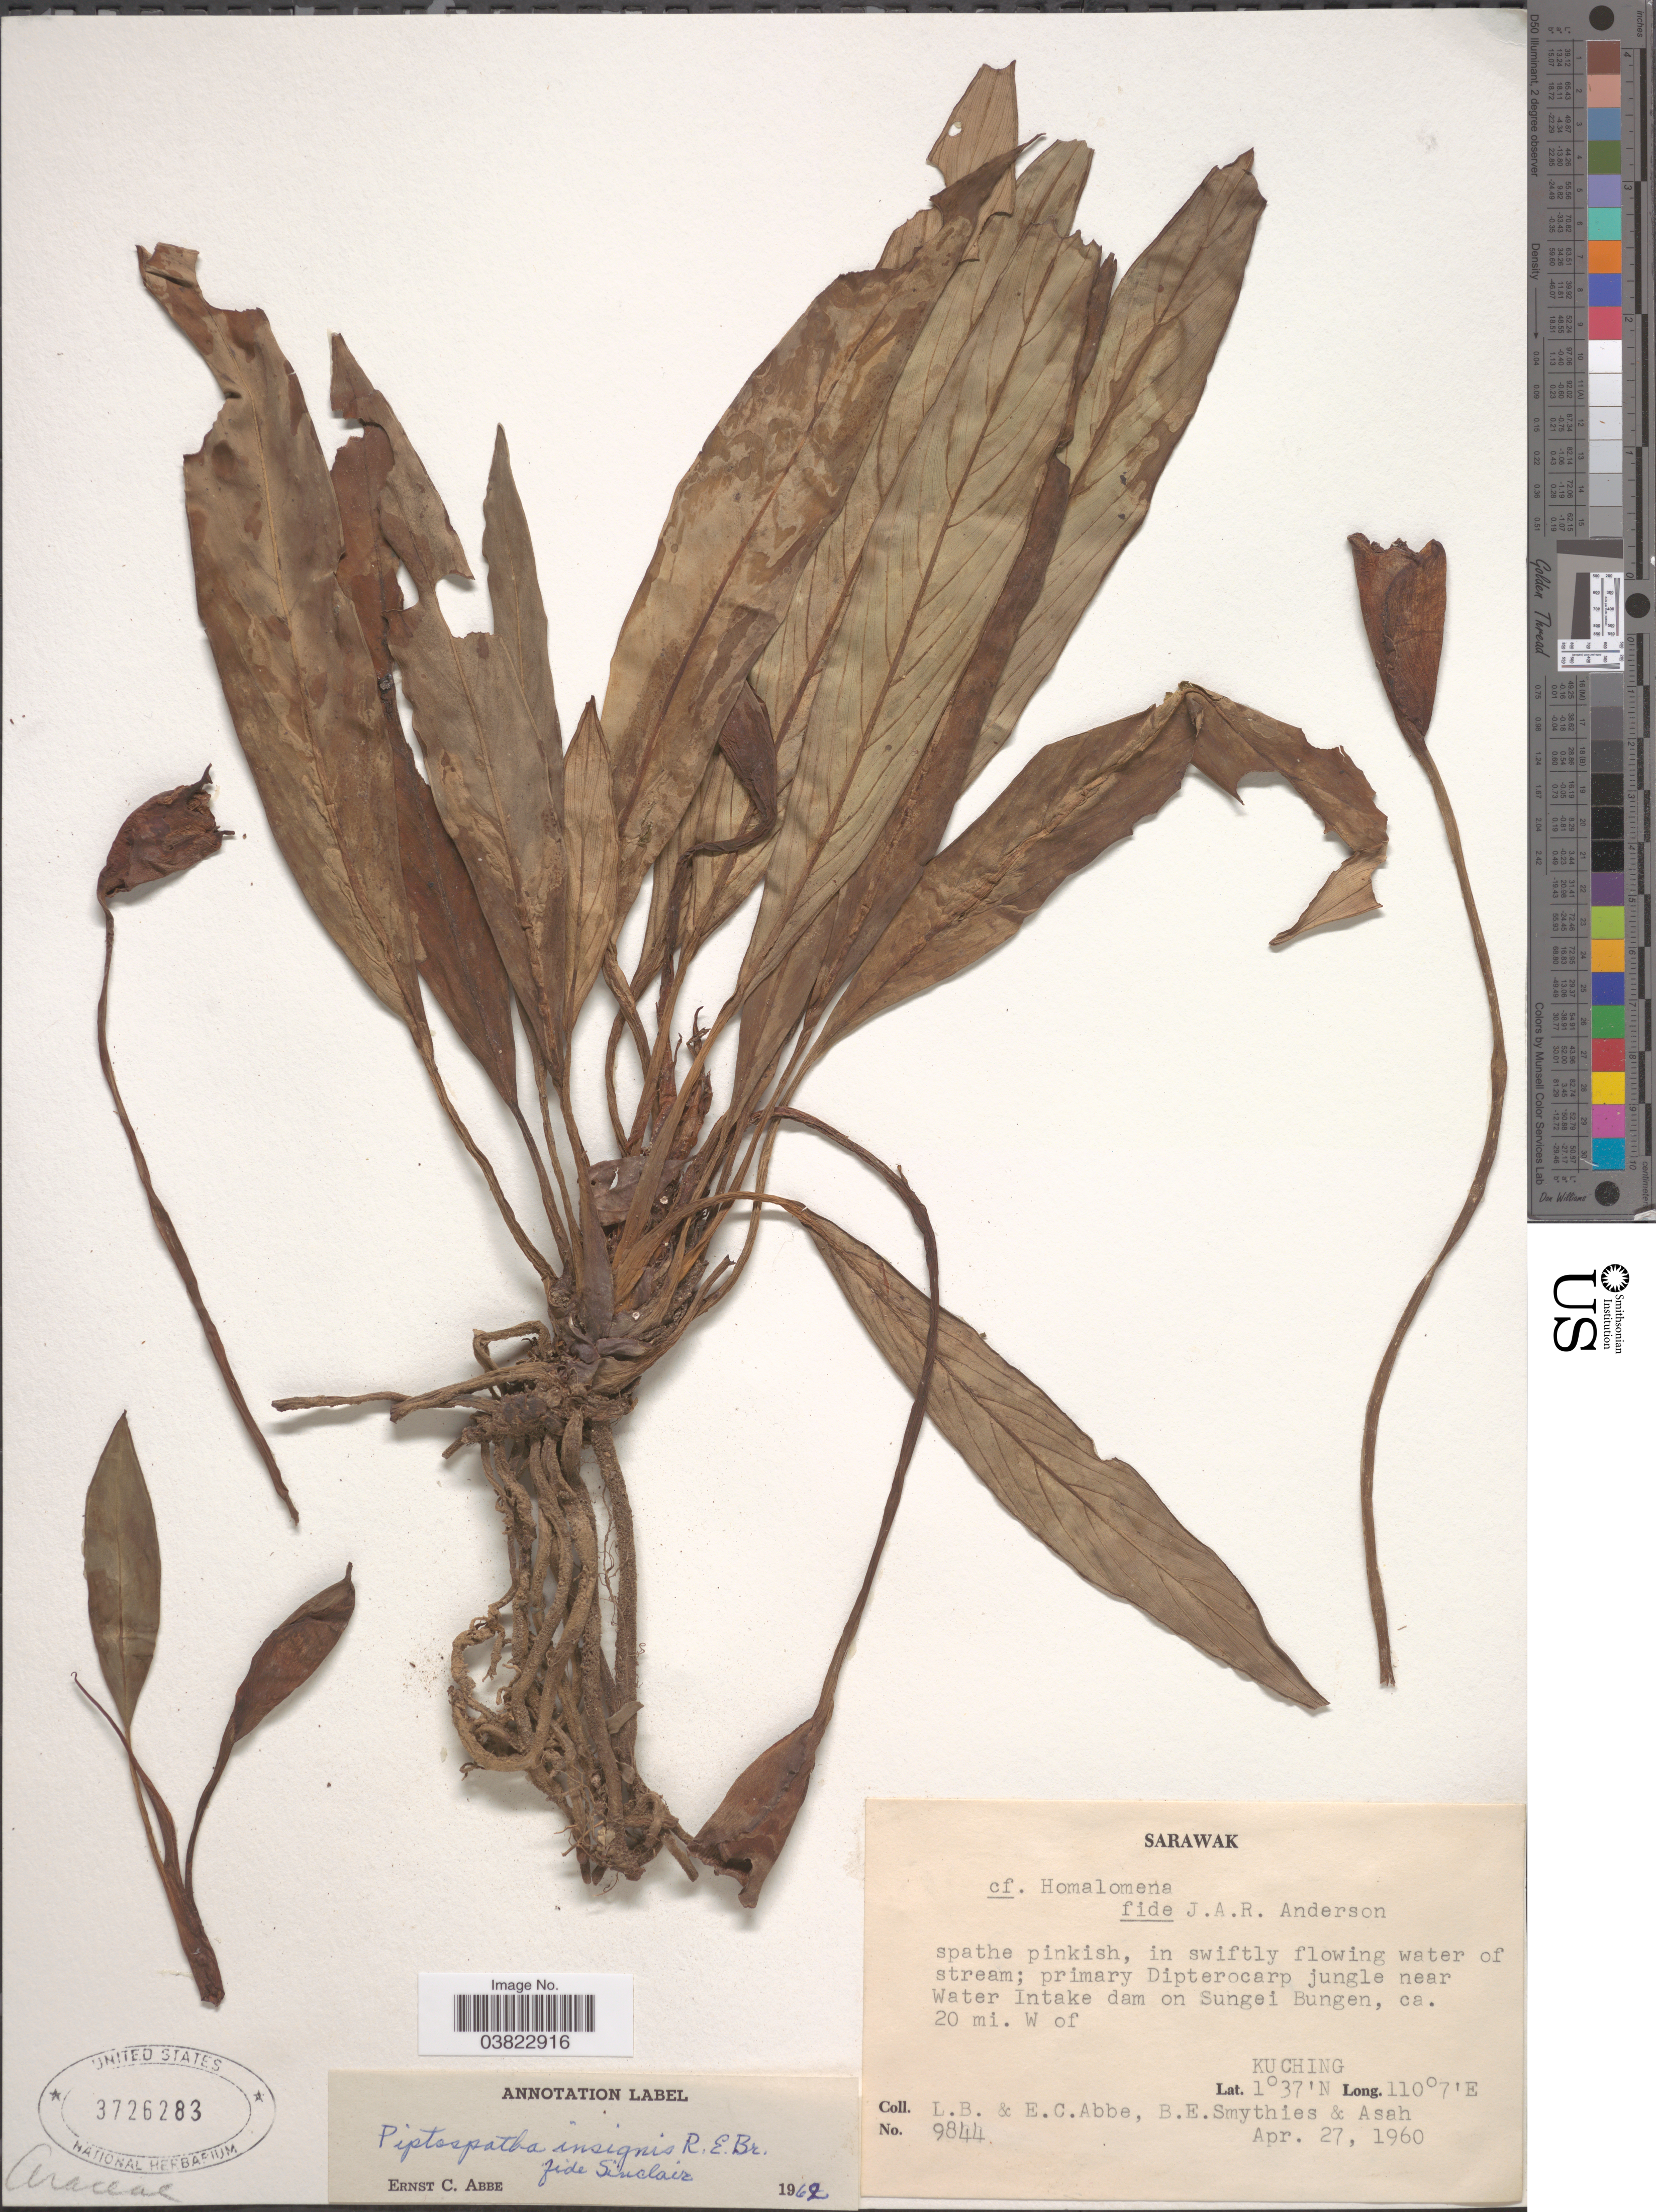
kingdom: Plantae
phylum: Tracheophyta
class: Liliopsida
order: Alismatales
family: Araceae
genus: Homalomena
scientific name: Homalomena lancifolia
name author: Hook. f.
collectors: L. B. Abbe, E. C. Abbe, B.E. Smythies & Asah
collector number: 9844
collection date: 1960-04-27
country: Malaysia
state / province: Sarawak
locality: Primary Dipterocarp jungle near Water Intake dam on Sungei Bungen, ca. 20 mi. W of Kuching.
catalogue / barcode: US 3726283